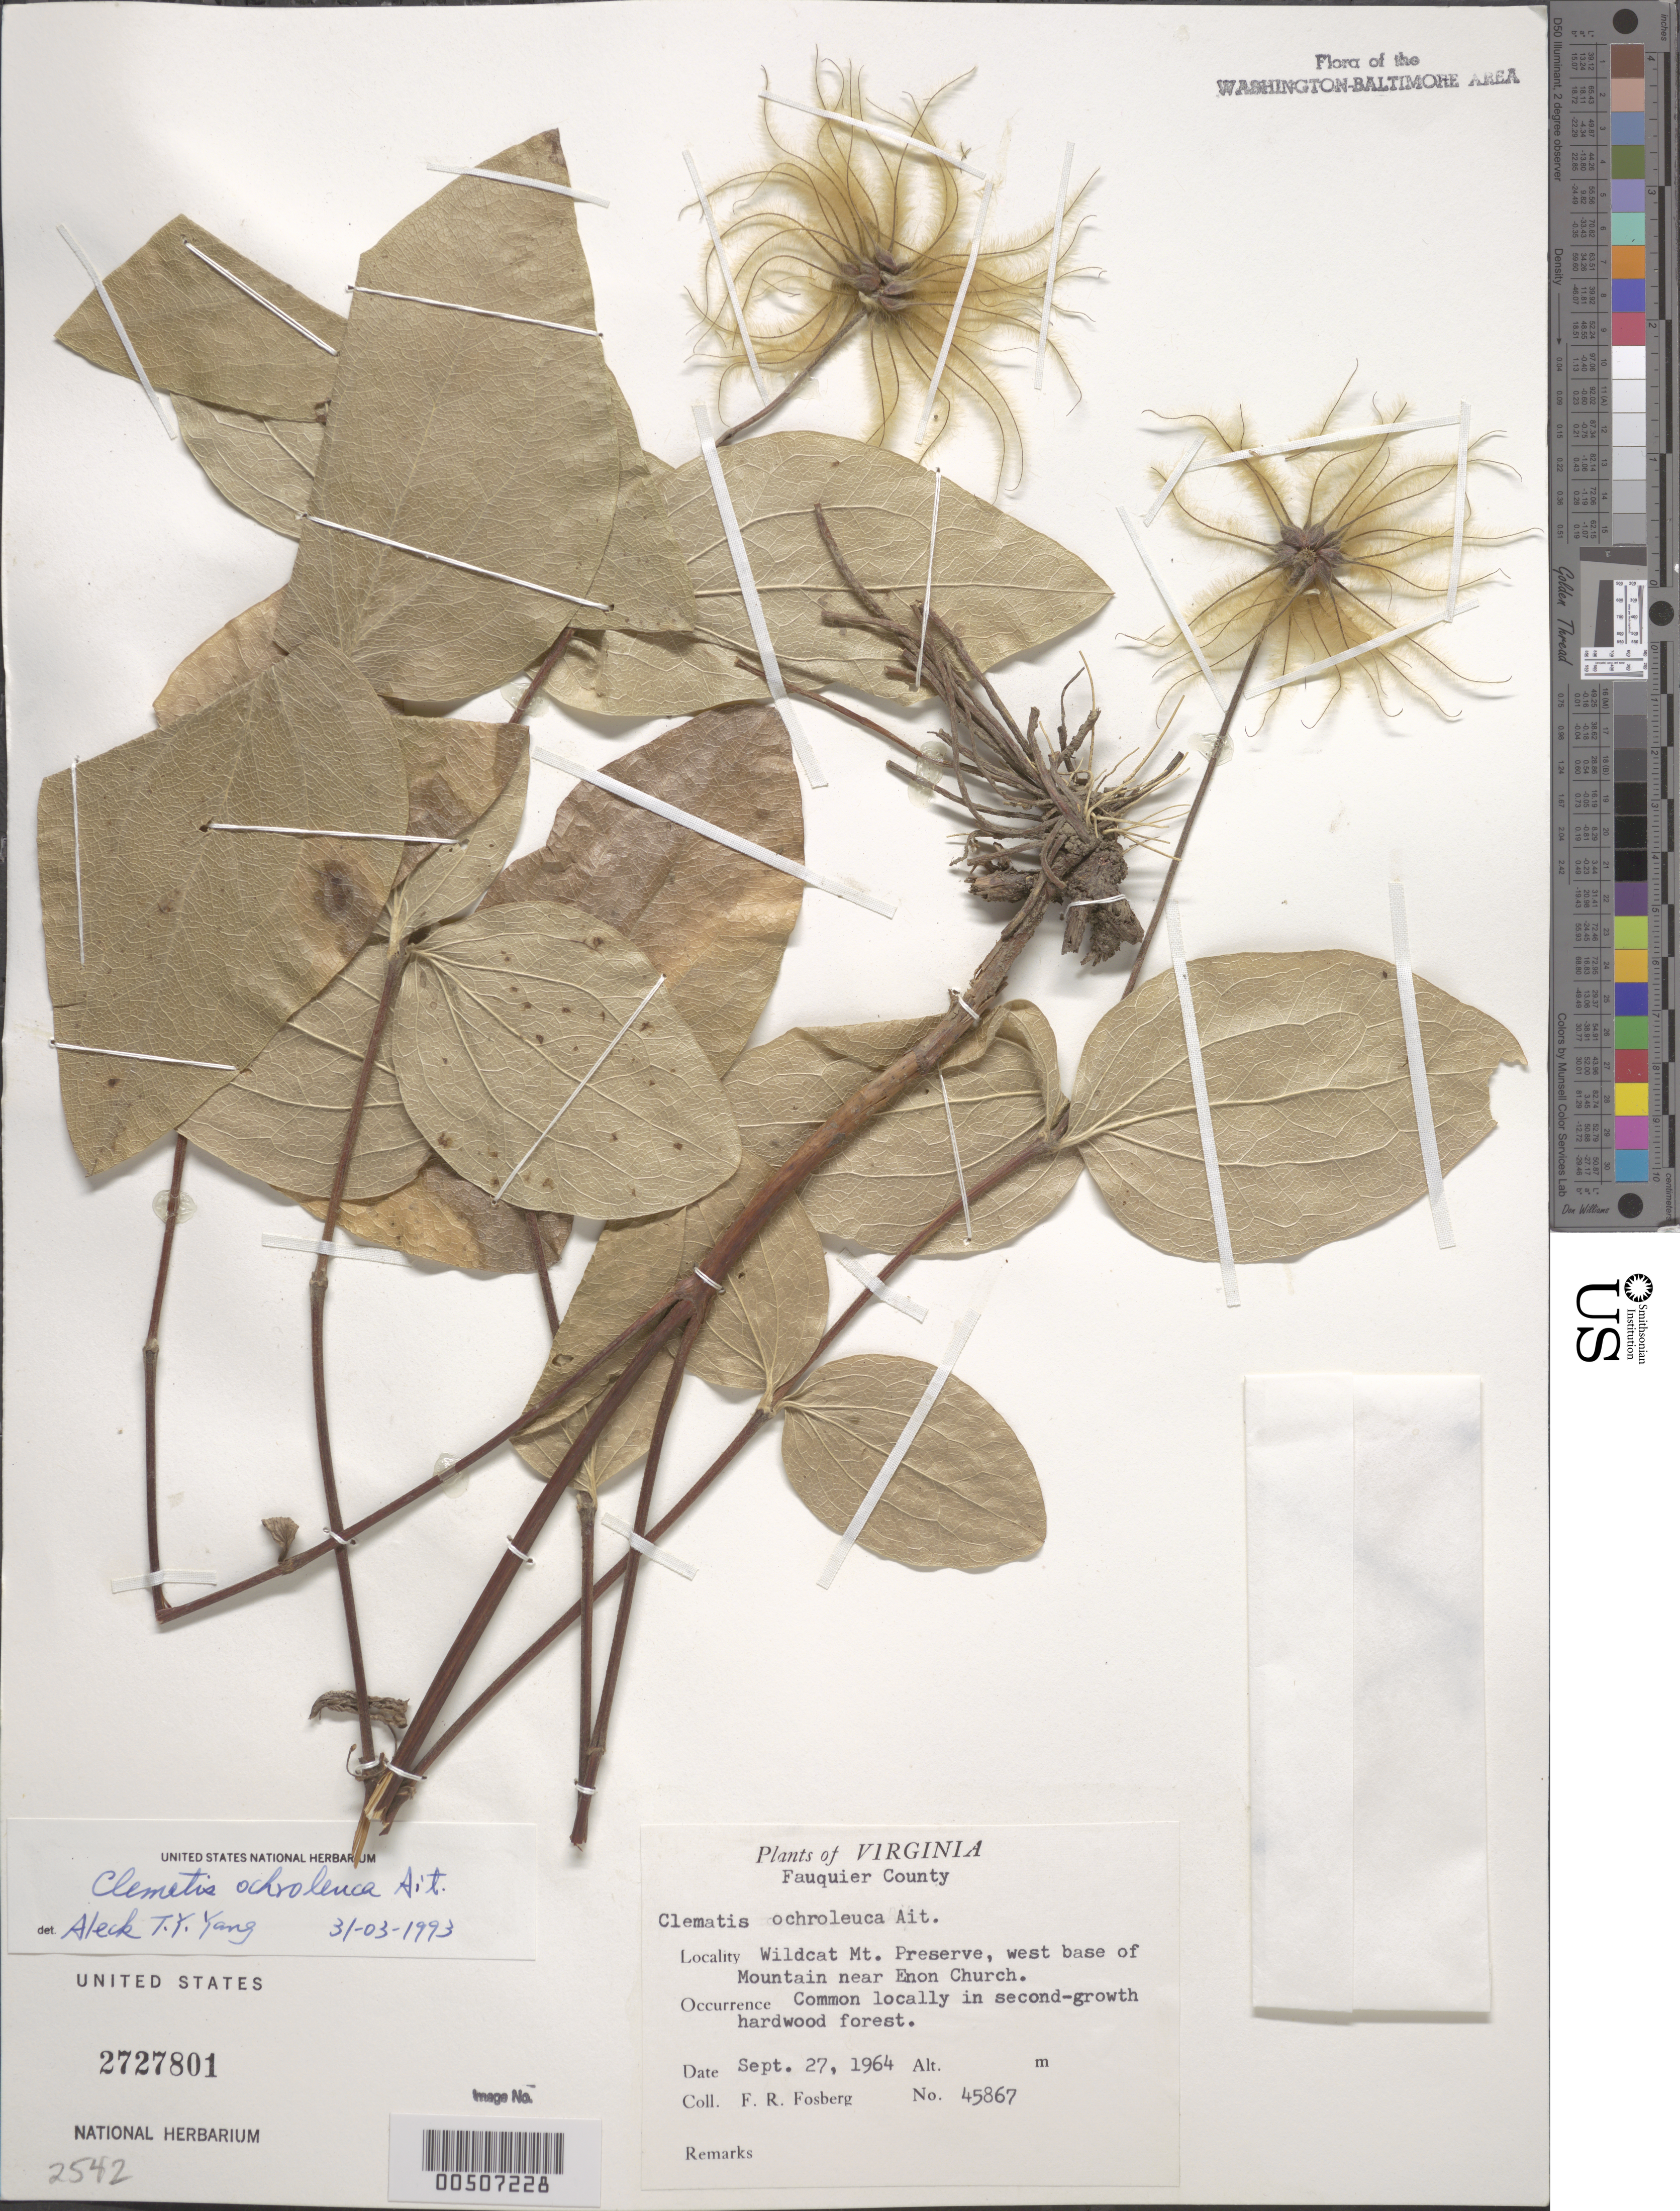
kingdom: Plantae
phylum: Tracheophyta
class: Magnoliopsida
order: Ranunculales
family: Ranunculaceae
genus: Clematis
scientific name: Clematis ochroleuca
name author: Aiton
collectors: F. R. Fosberg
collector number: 45867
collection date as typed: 27 Sep 1964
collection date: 1964-09-27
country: United States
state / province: Virginia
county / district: Fauquier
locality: Wildcat Mt. Preserve, W of Mountain near Enon Church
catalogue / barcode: US 2727801